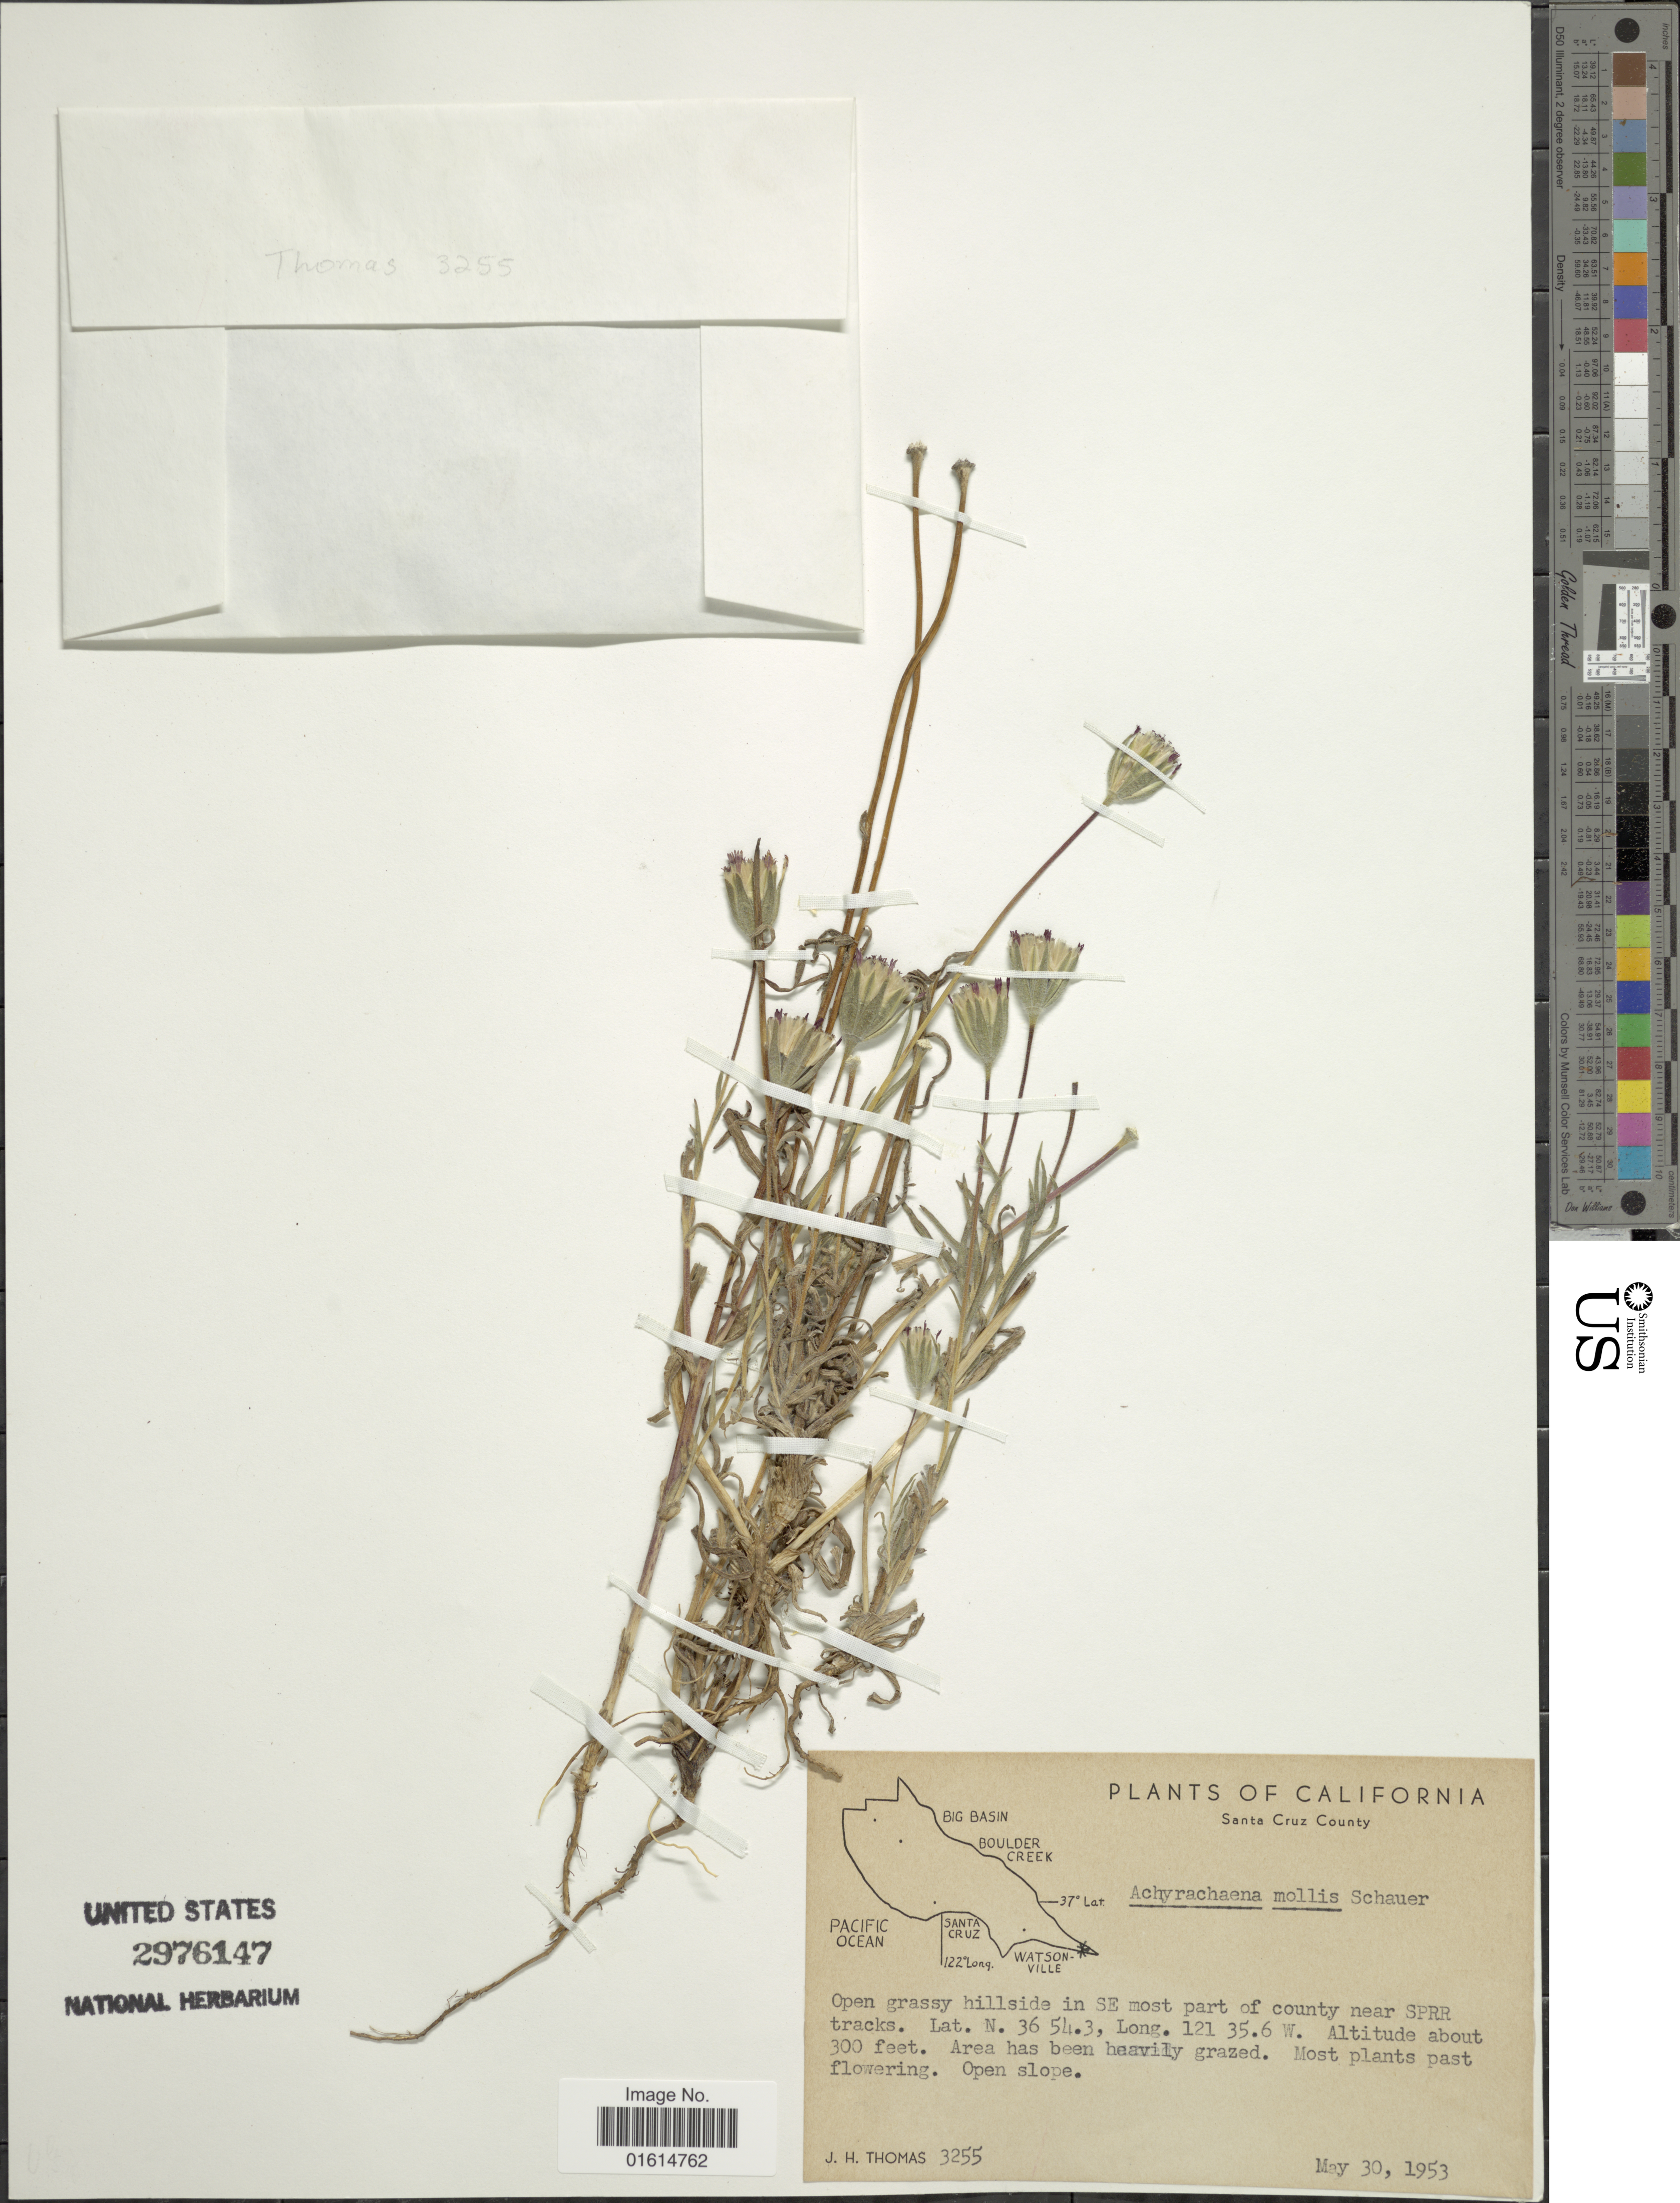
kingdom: Plantae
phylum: Tracheophyta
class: Magnoliopsida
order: Asterales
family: Asteraceae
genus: Achyrachaena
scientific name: Achyrachaena mollis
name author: Schauer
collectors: J. H. Thomas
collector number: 3255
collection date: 1953-05-30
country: United States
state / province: California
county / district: Santa Cruz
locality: Santa Cruz County, SE most part of county near SPRR tracks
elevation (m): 91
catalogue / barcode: US 2976147